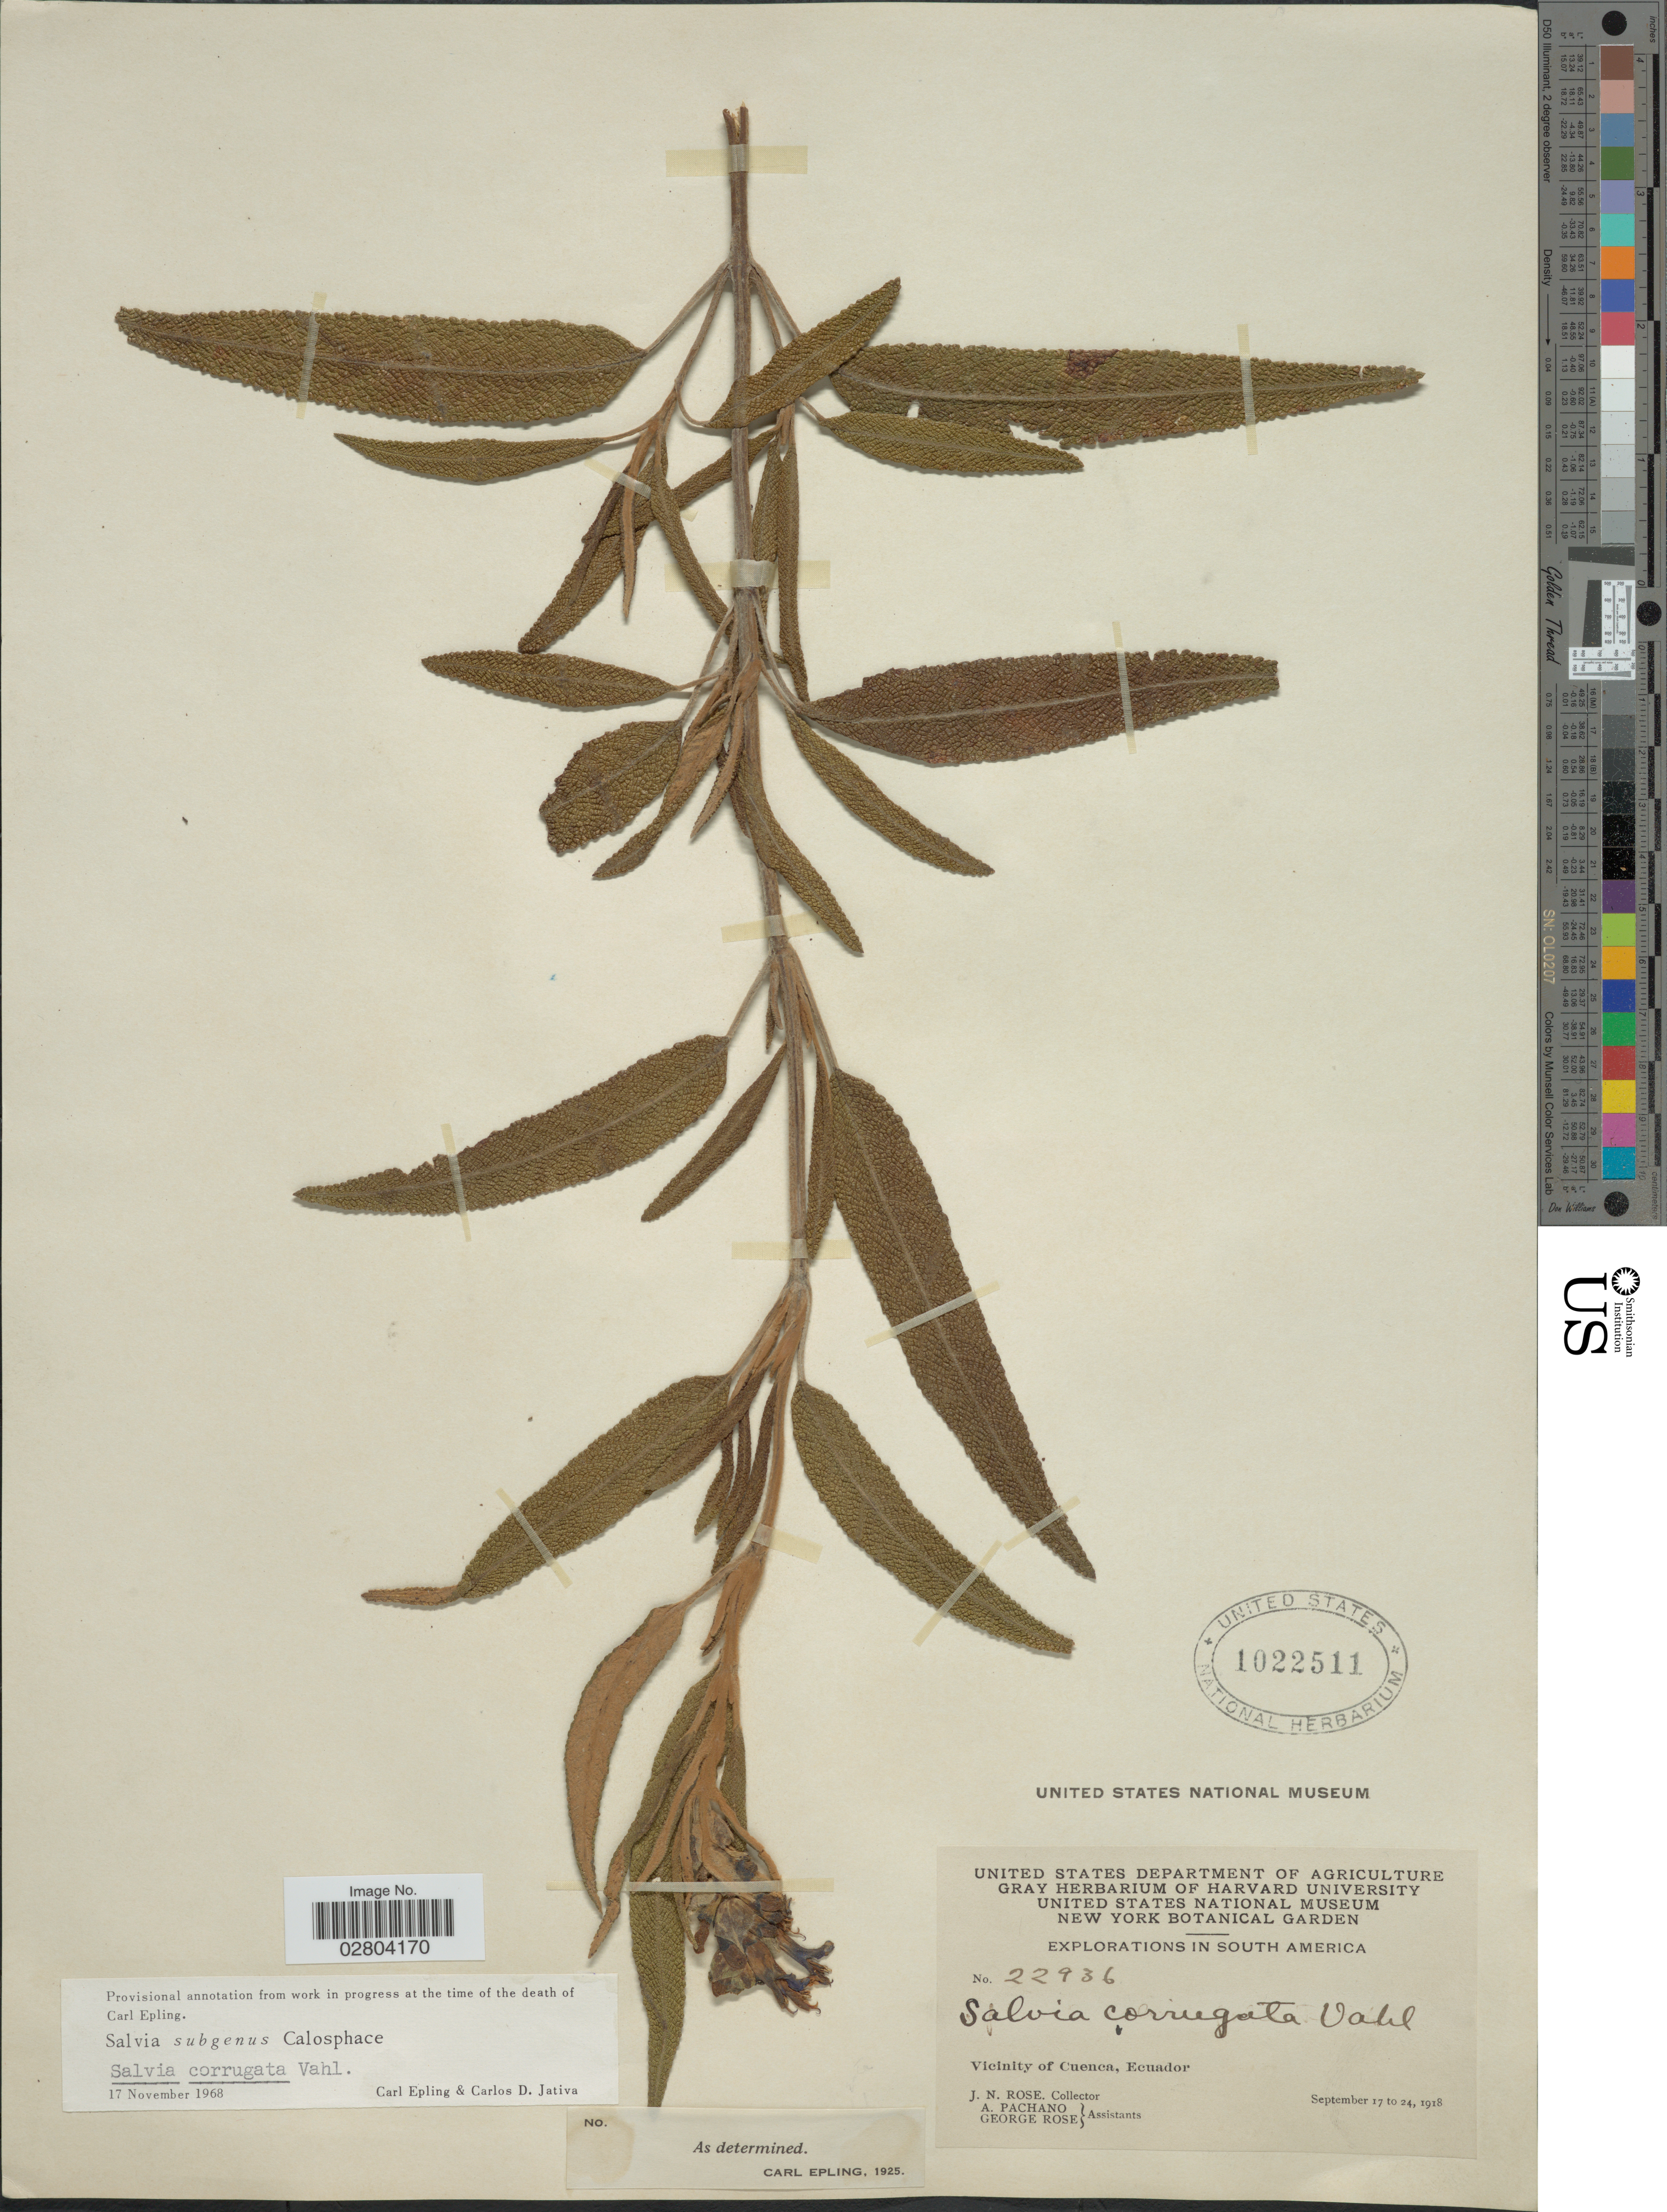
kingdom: Plantae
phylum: Tracheophyta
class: Magnoliopsida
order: Lamiales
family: Lamiaceae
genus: Salvia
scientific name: Salvia corrugata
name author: Vahl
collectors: J. N. Rose, A. Pachano & G. Rose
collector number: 22936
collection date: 1918-09-17/1918-09-24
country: Ecuador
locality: Vicinity of Cuenca.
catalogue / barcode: US 1022511